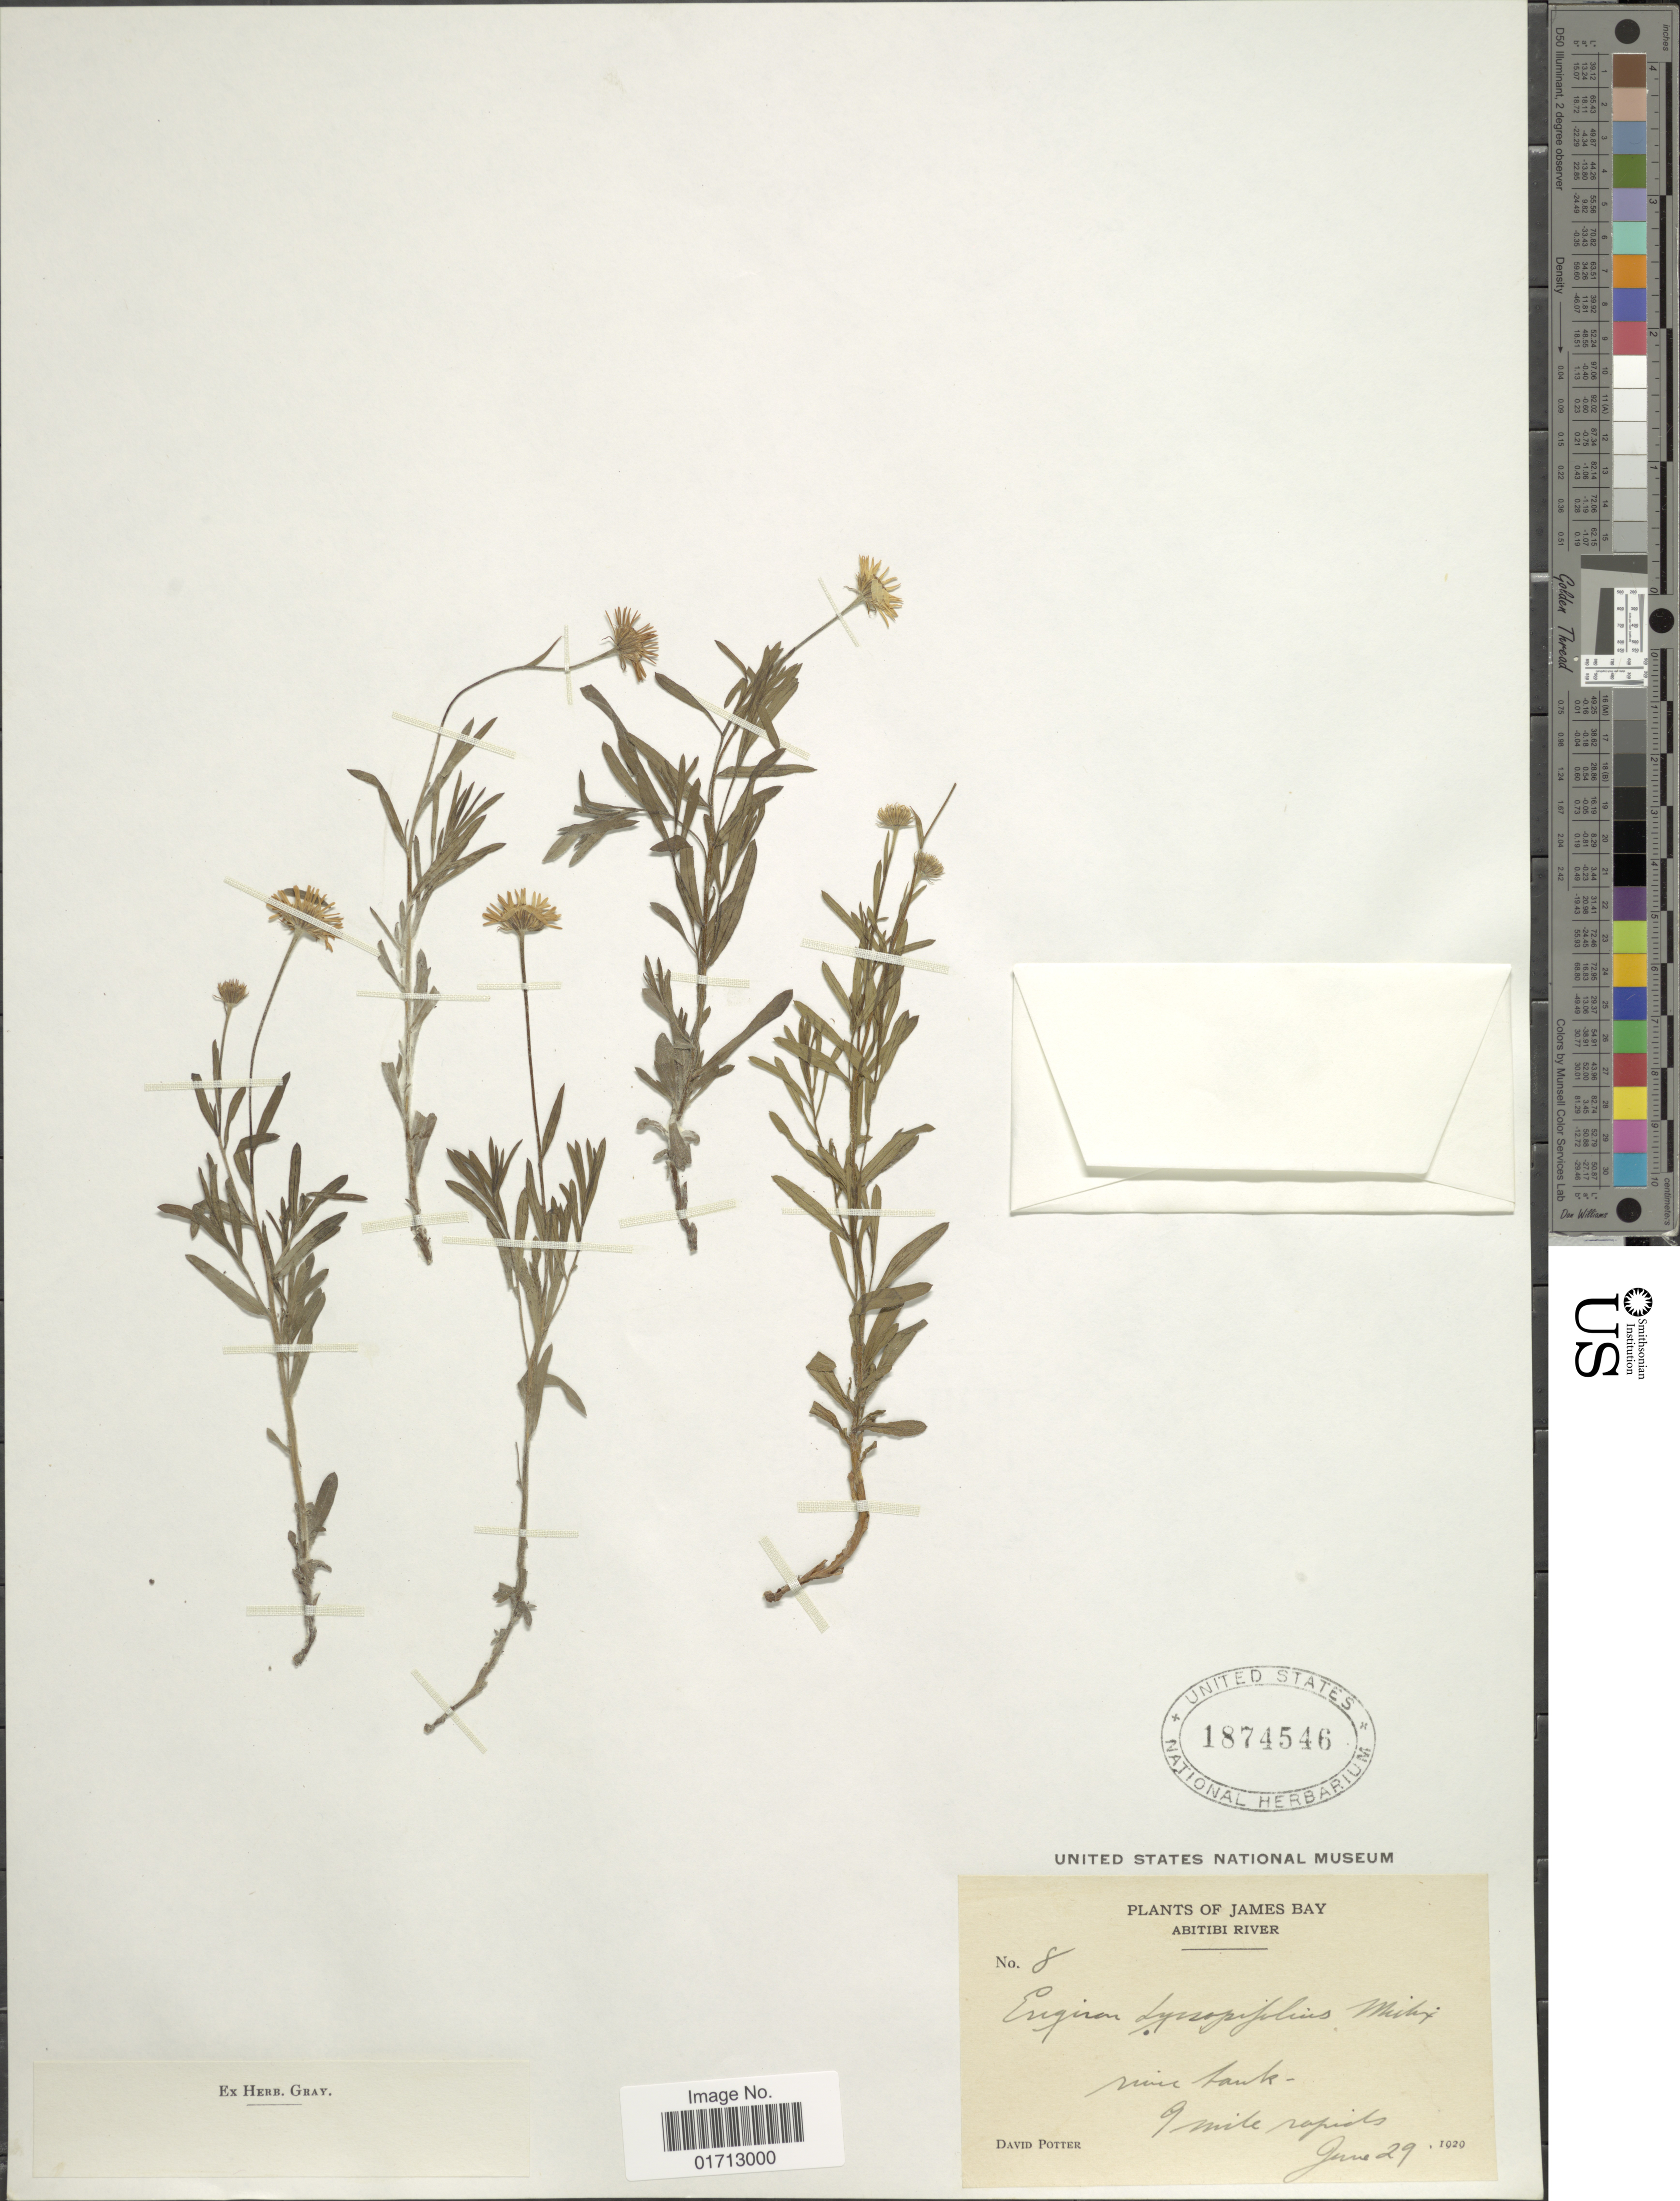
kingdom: Plantae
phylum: Tracheophyta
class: Magnoliopsida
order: Asterales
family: Asteraceae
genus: Erigeron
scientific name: Erigeron hyssopifolius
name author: Michx.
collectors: D. Potter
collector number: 8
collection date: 1920-06-29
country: Canada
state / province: Quebec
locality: James Bay, Abitibi River, 9 miles rapids.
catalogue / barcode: US 1874546